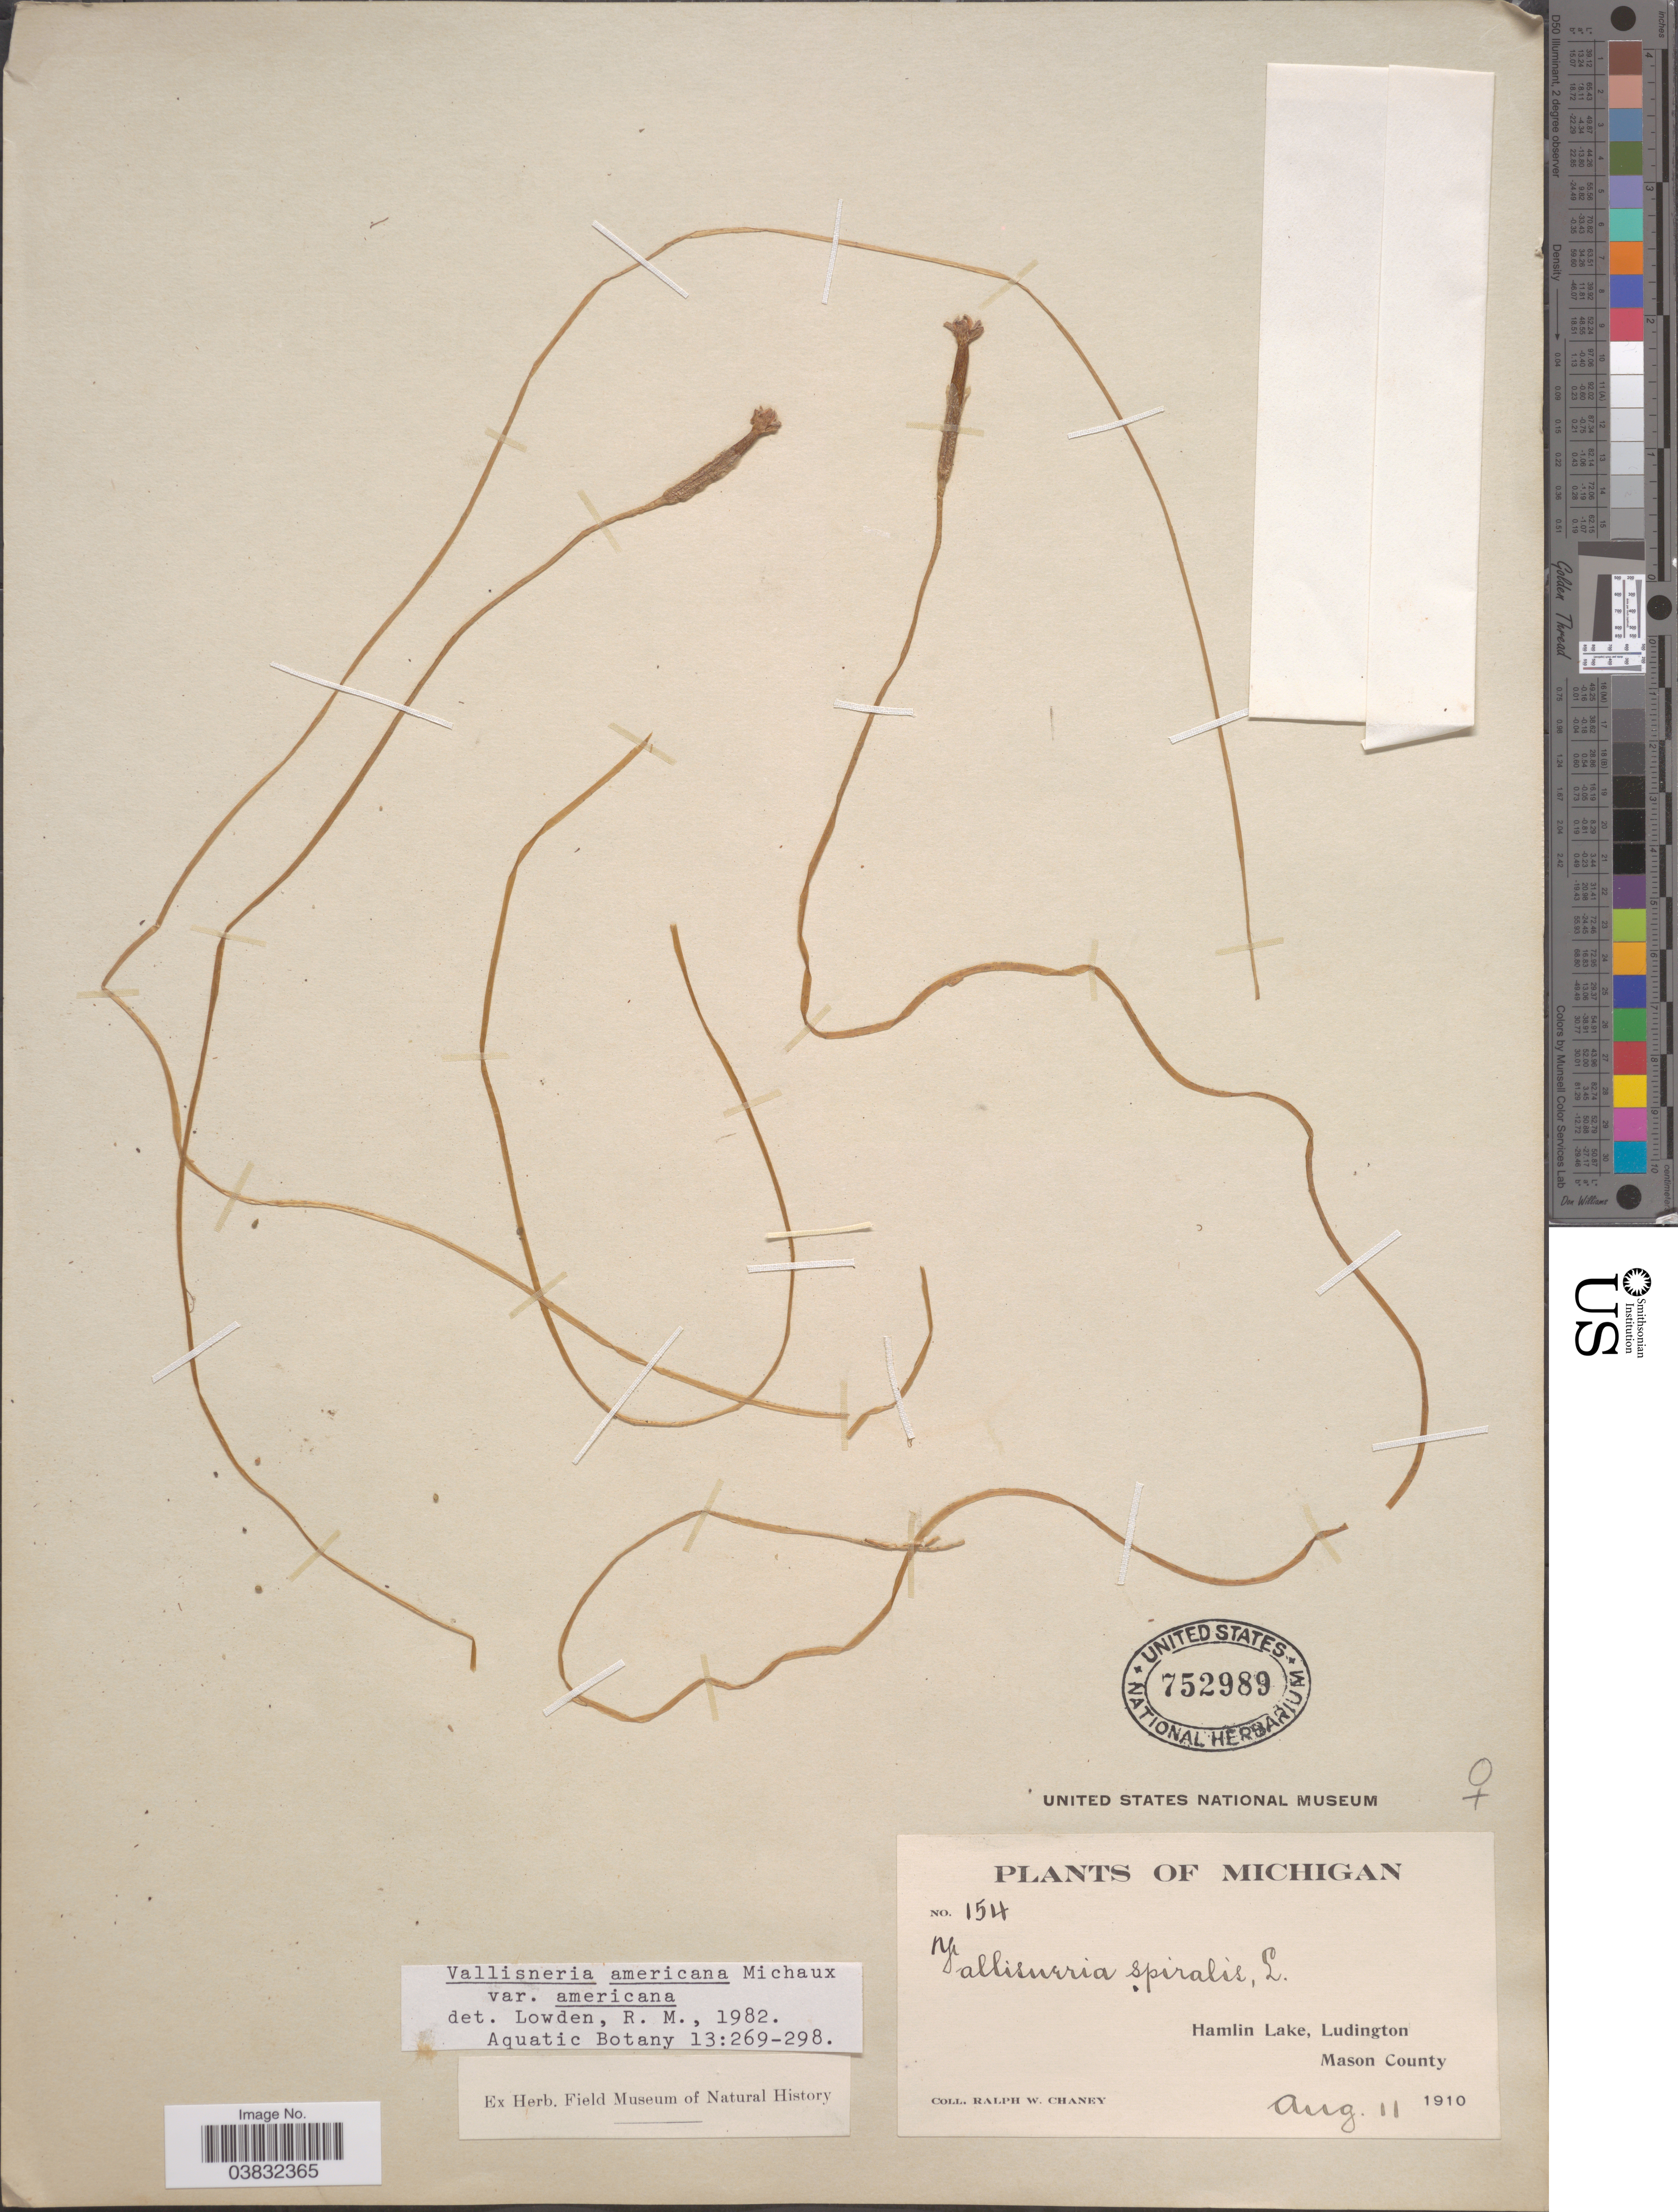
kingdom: Plantae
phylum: Tracheophyta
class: Liliopsida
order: Alismatales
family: Hydrocharitaceae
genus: Vallisneria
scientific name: Vallisneria americana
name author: Michx.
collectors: R. Chaney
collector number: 154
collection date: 1910-08-11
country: United States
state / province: Michigan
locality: Hamlin Lake, Ludington, Mason County.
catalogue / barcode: US 752989